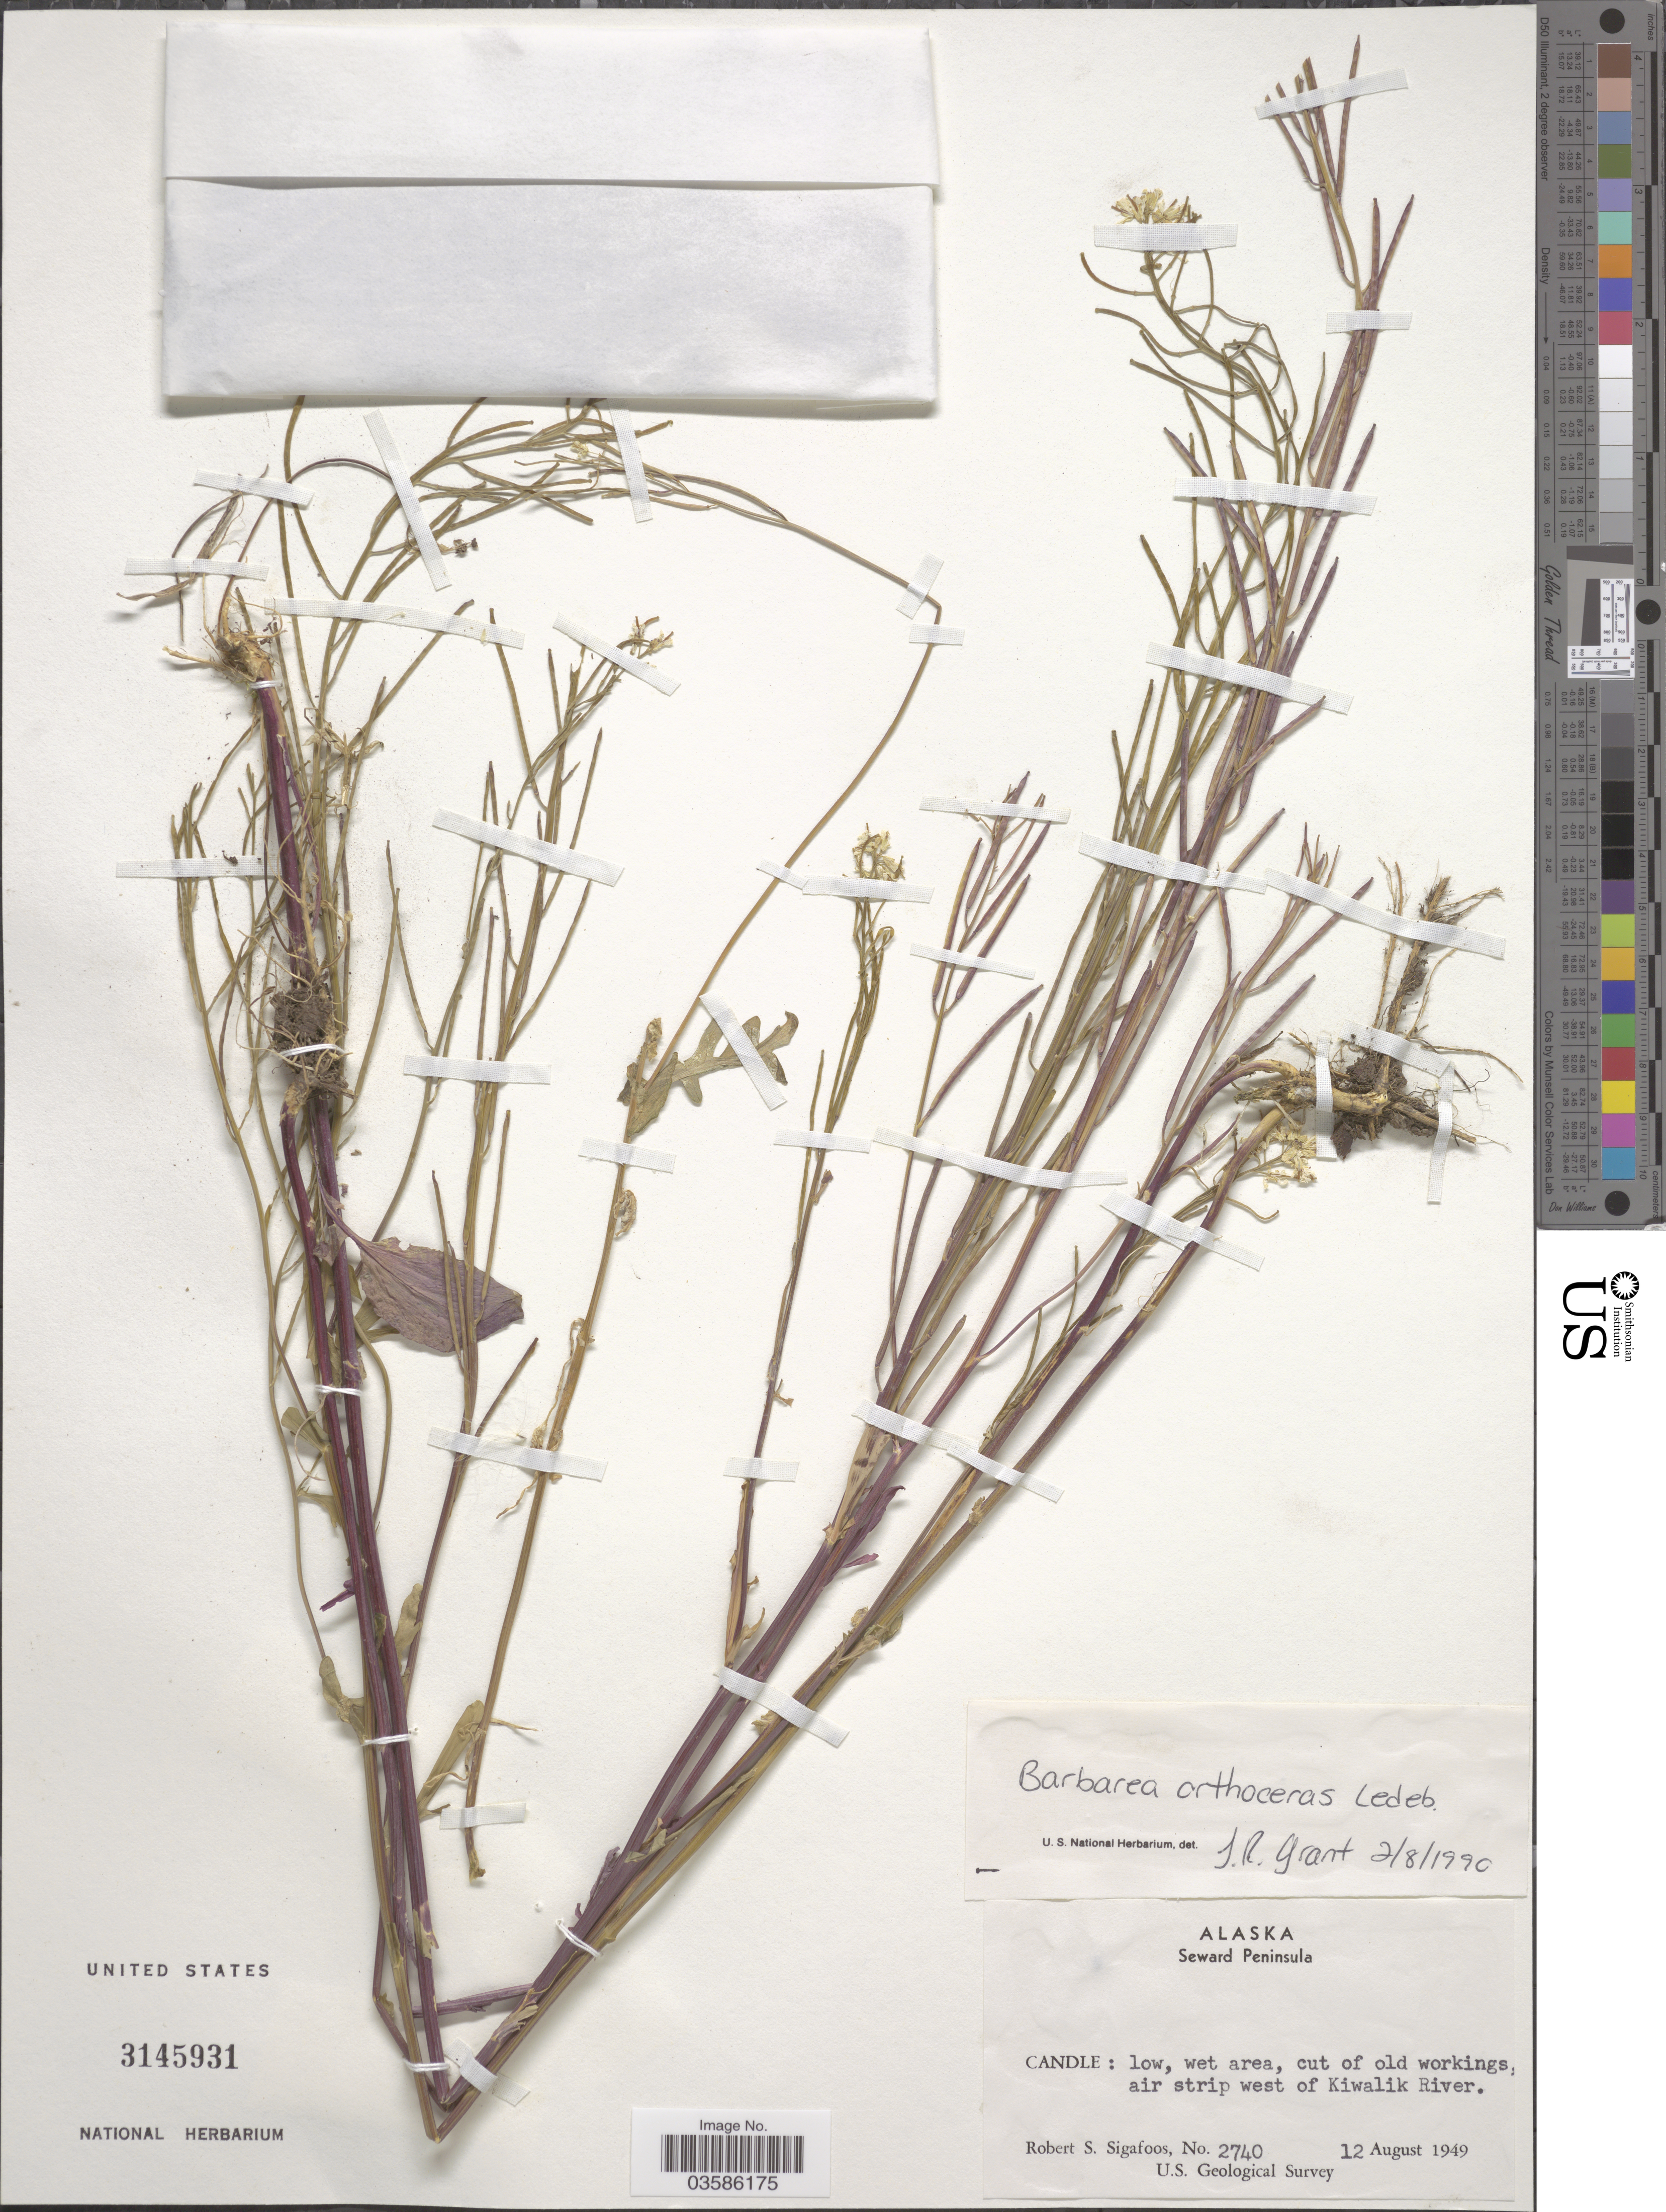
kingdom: Plantae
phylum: Tracheophyta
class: Magnoliopsida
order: Brassicales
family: Brassicaceae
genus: Barbarea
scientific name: Barbarea orthoceras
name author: Ledeb.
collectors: R. Sigafoos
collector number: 2740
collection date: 1949-08-12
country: United States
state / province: Alaska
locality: Seward Peninsula. Candle: air strip west of Kiwalik River.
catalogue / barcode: US 3145931